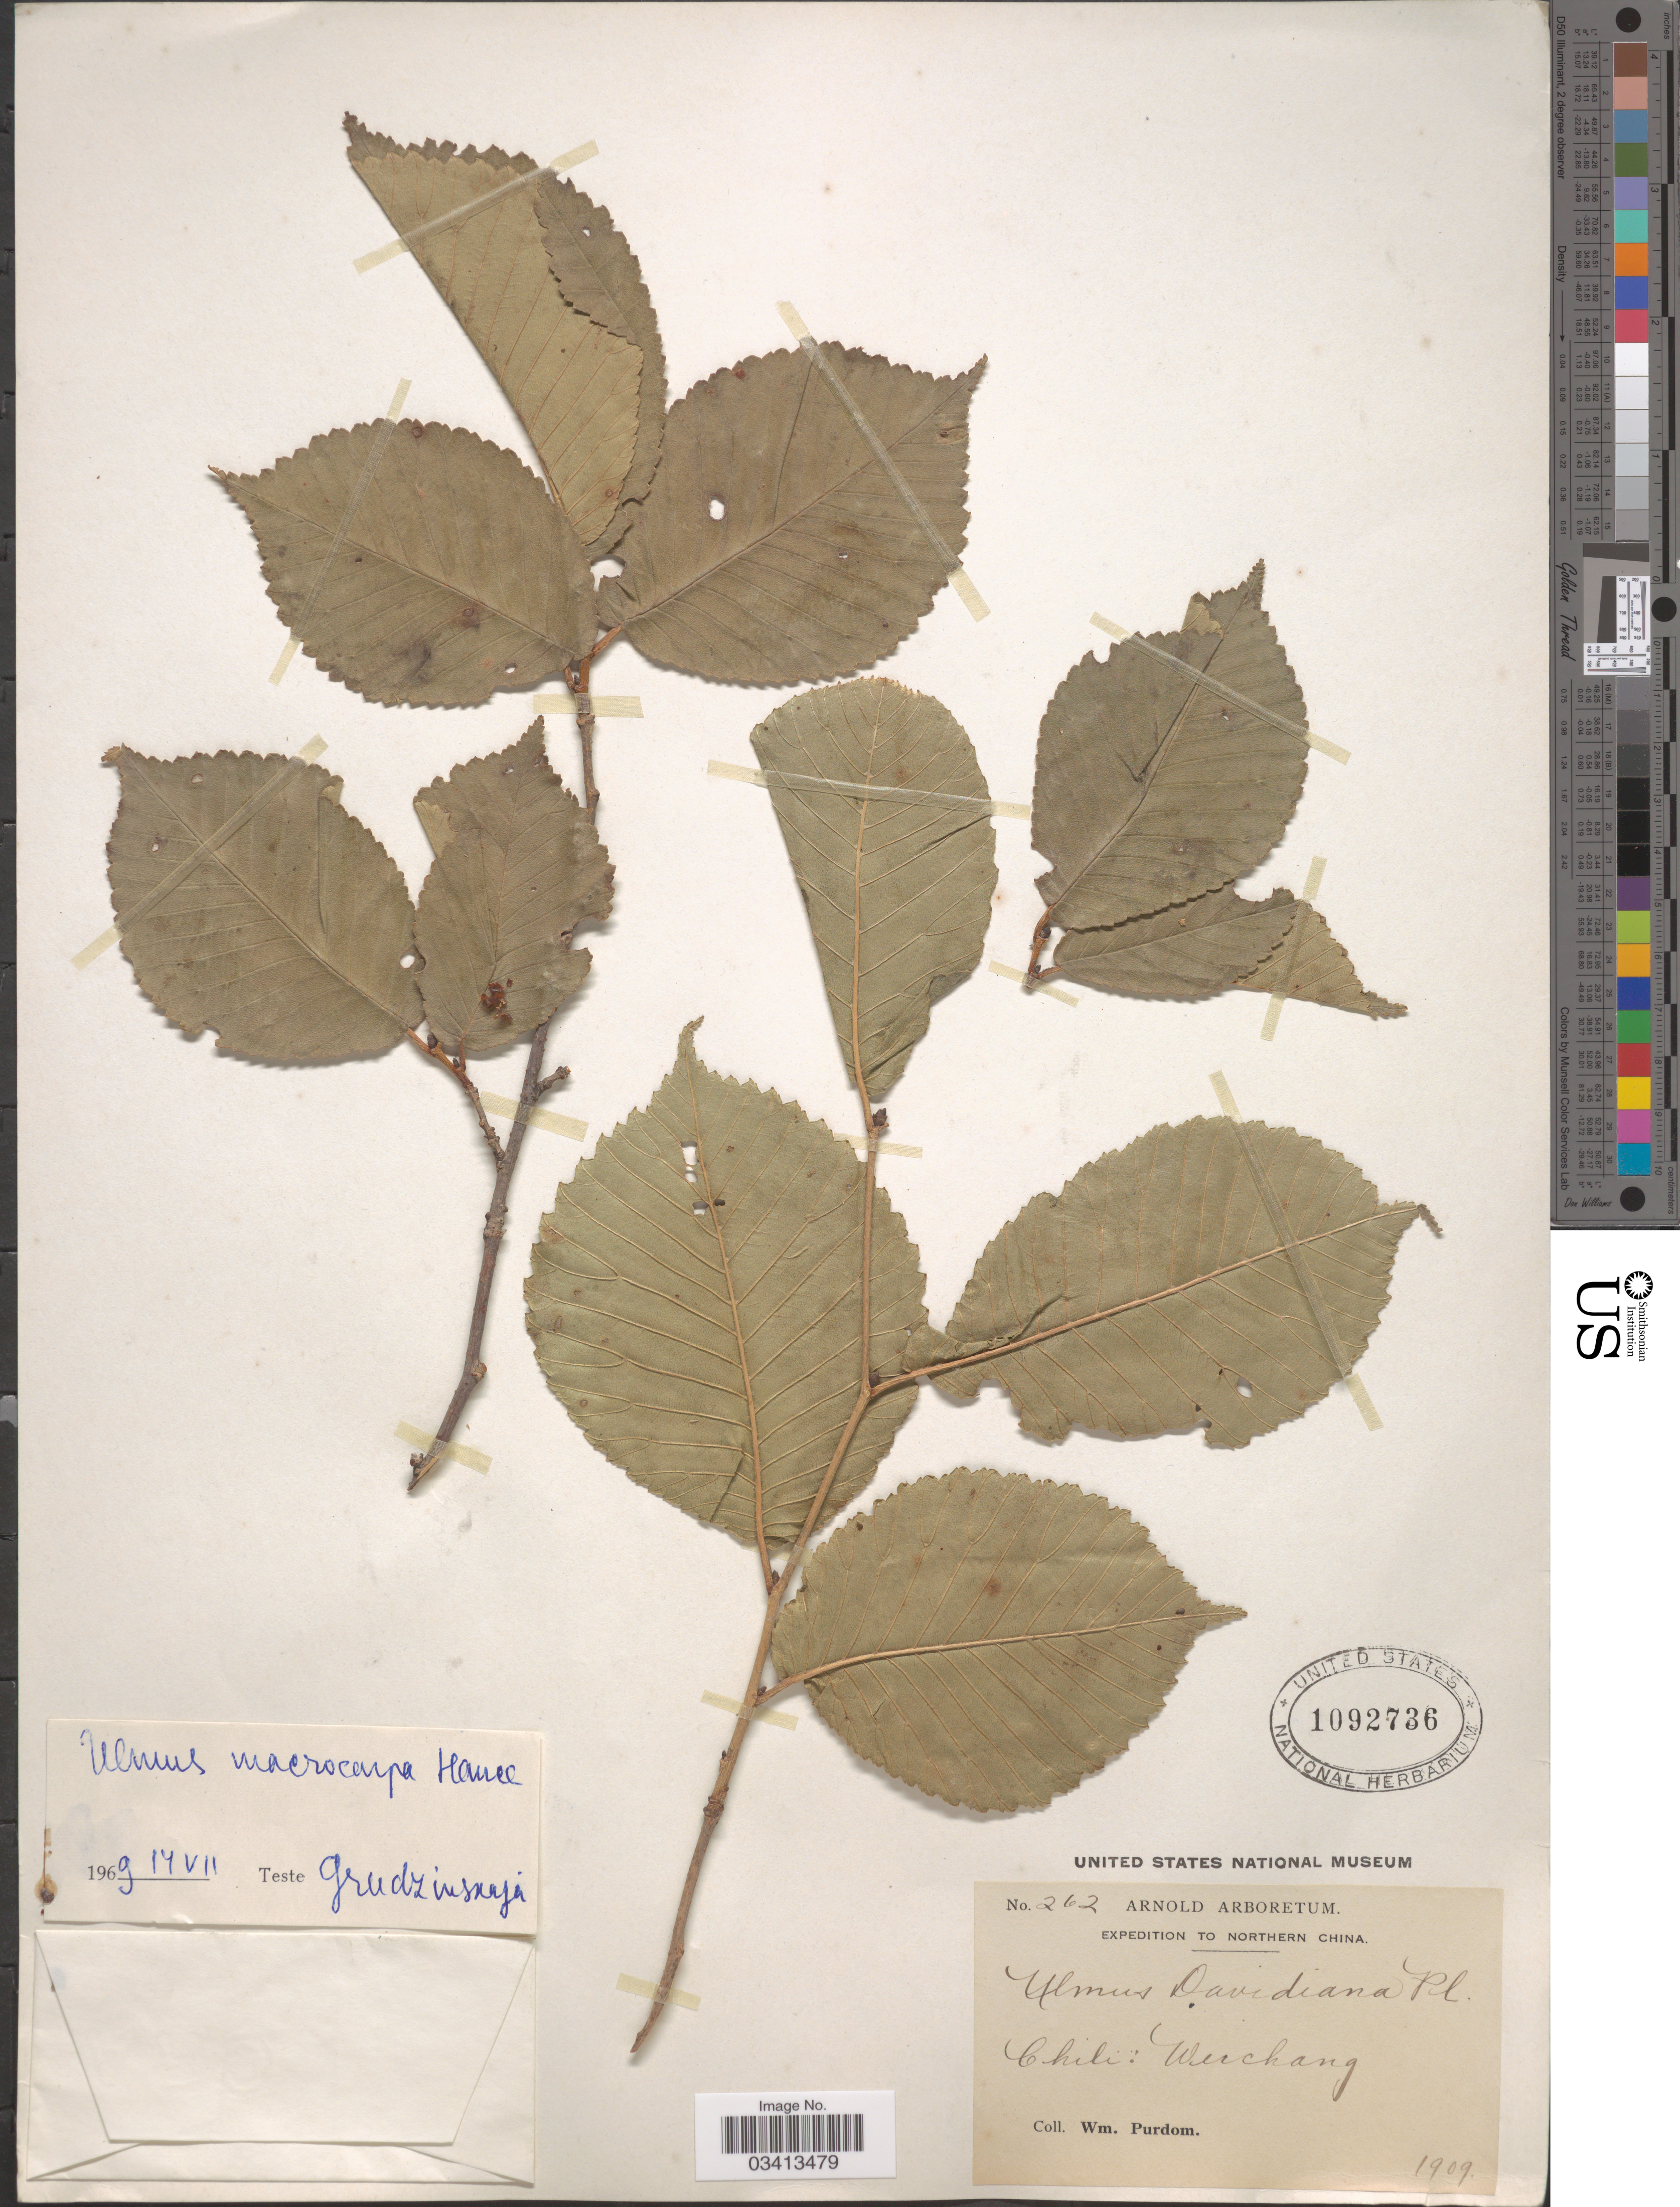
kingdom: Plantae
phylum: Tracheophyta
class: Magnoliopsida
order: Rosales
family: Ulmaceae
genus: Ulmus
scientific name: Ulmus macrocarpa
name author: Hance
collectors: W. Purdom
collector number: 262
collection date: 1909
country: China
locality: Northern China. Chili: Weichang.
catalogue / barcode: US 1092736